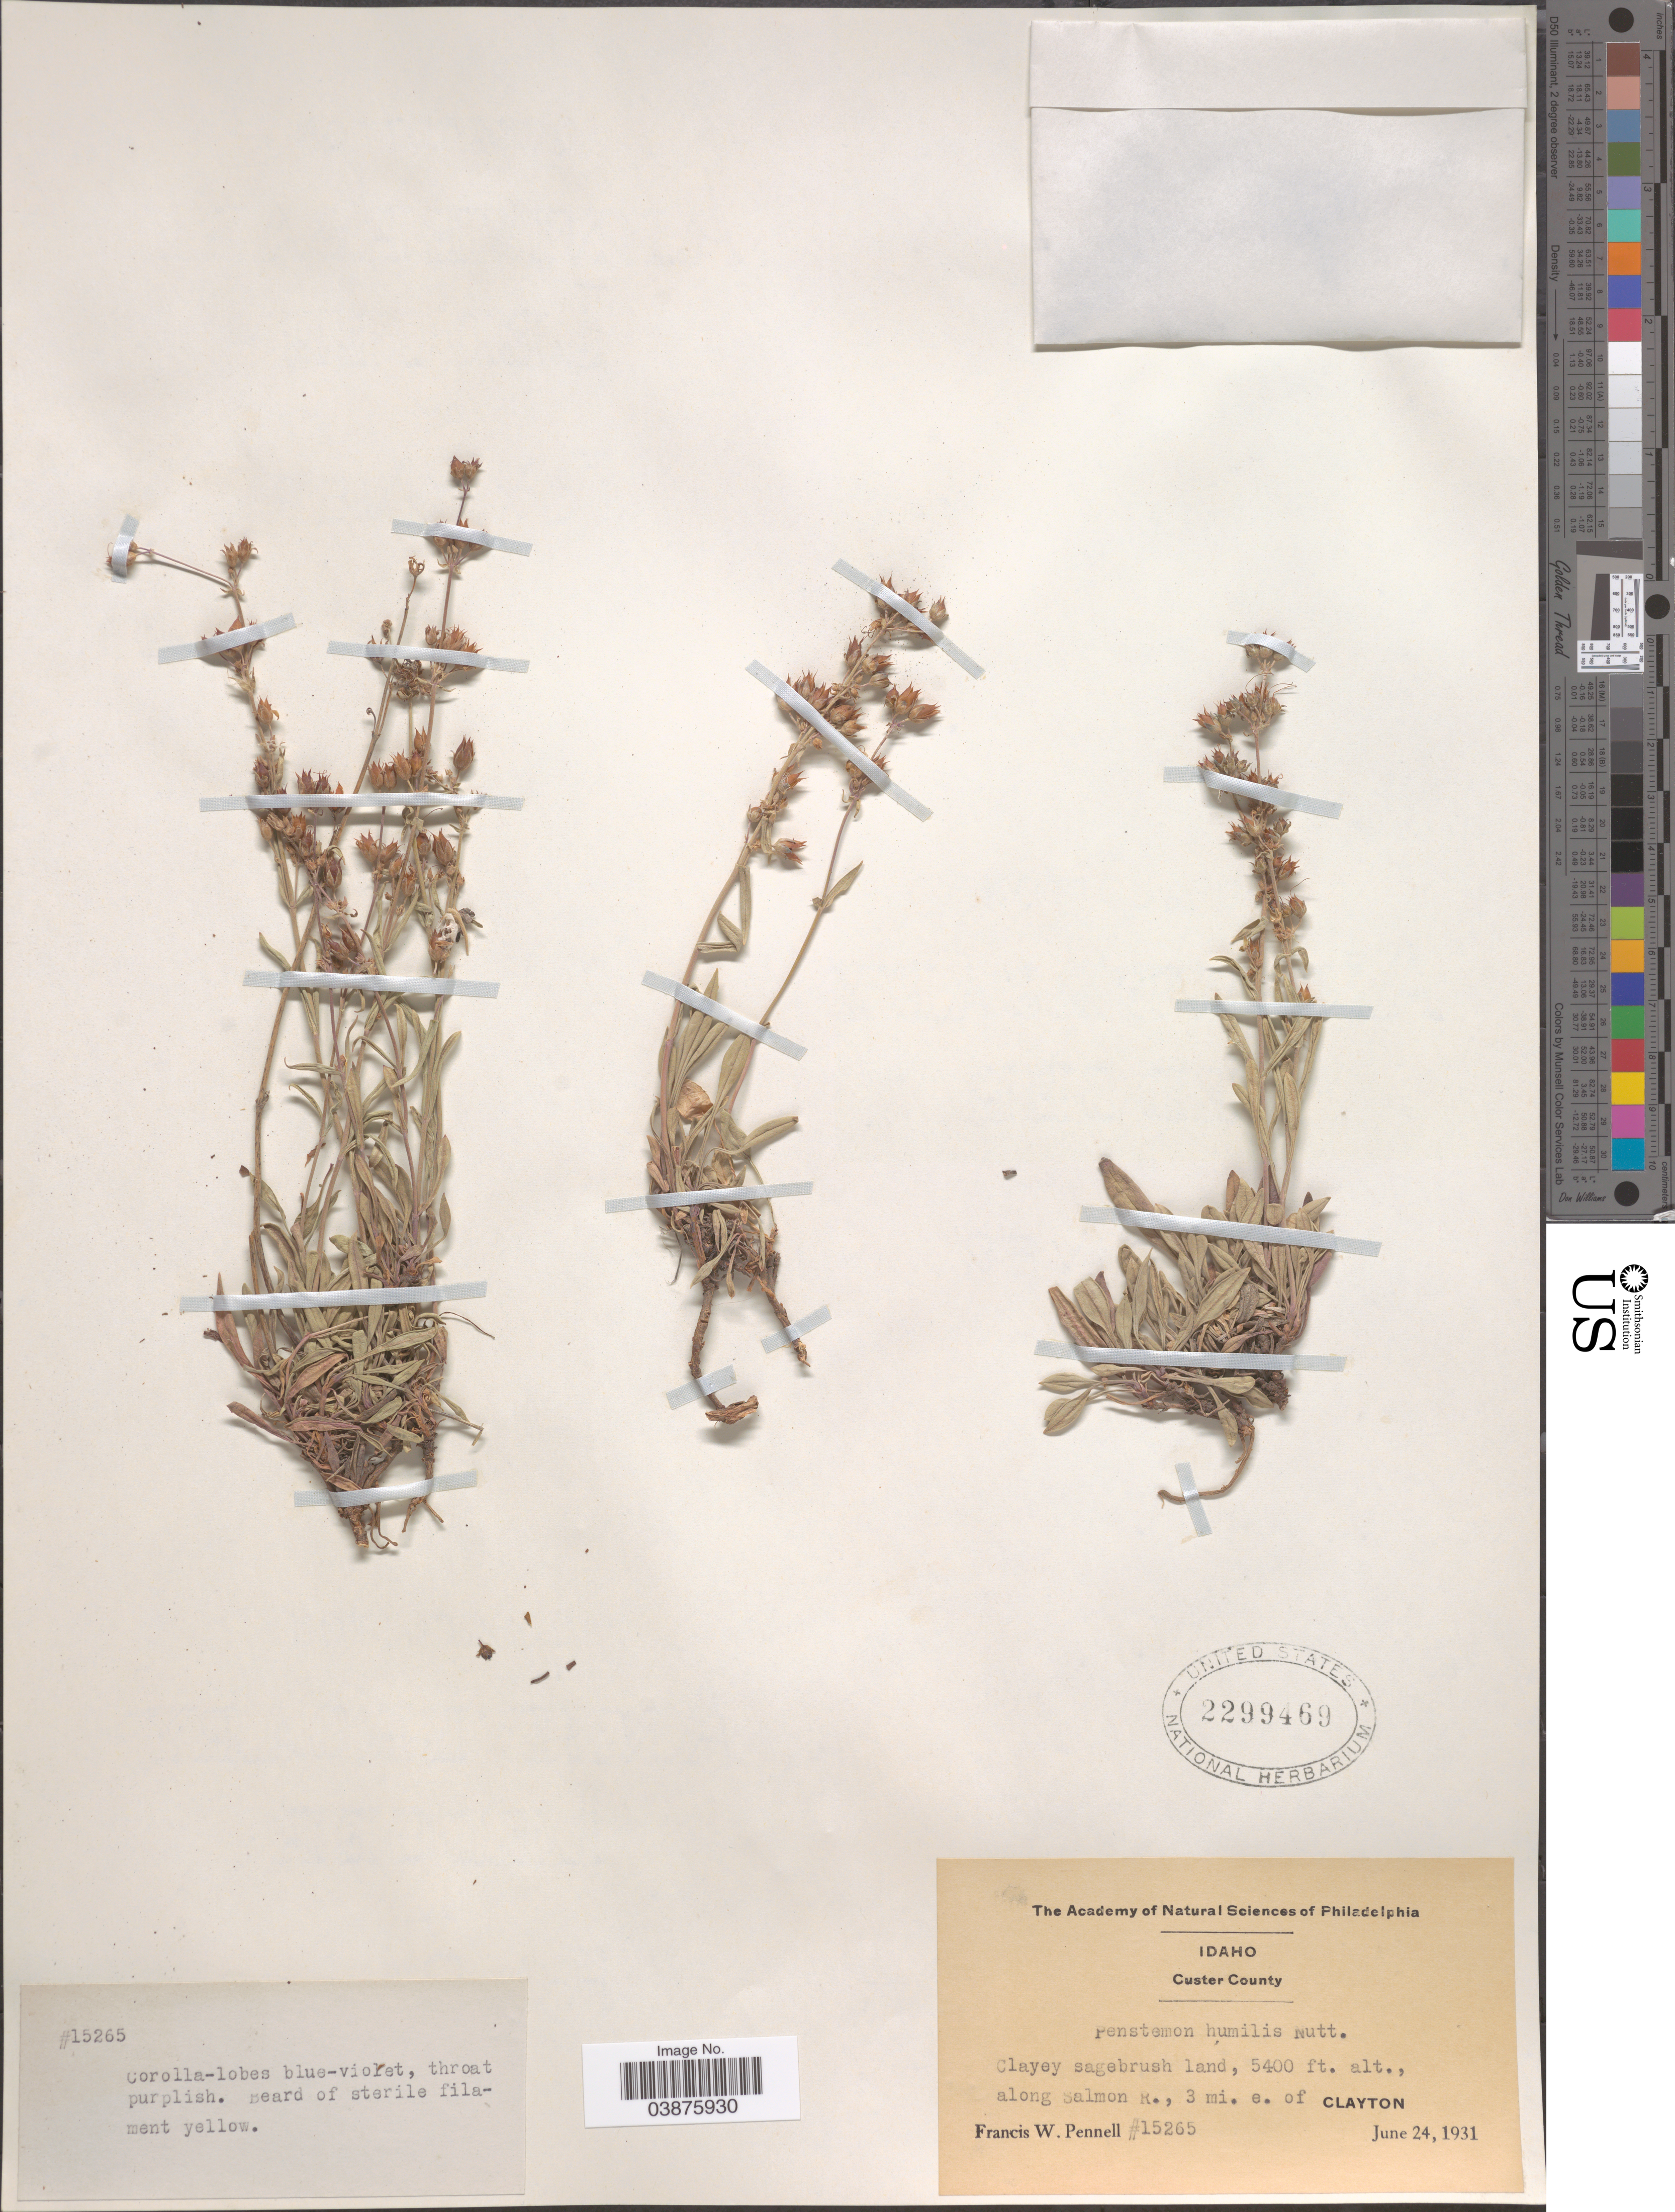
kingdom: Plantae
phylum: Tracheophyta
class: Magnoliopsida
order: Lamiales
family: Plantaginaceae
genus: Penstemon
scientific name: Penstemon humilis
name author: Nutt. ex A. Gray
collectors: F. W. Pennell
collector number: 15265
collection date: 1931-06-24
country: United States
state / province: Idaho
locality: Custer County. Along Salmon R., 3 mi. e. of Clayton.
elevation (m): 1646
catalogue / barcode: US 2299469